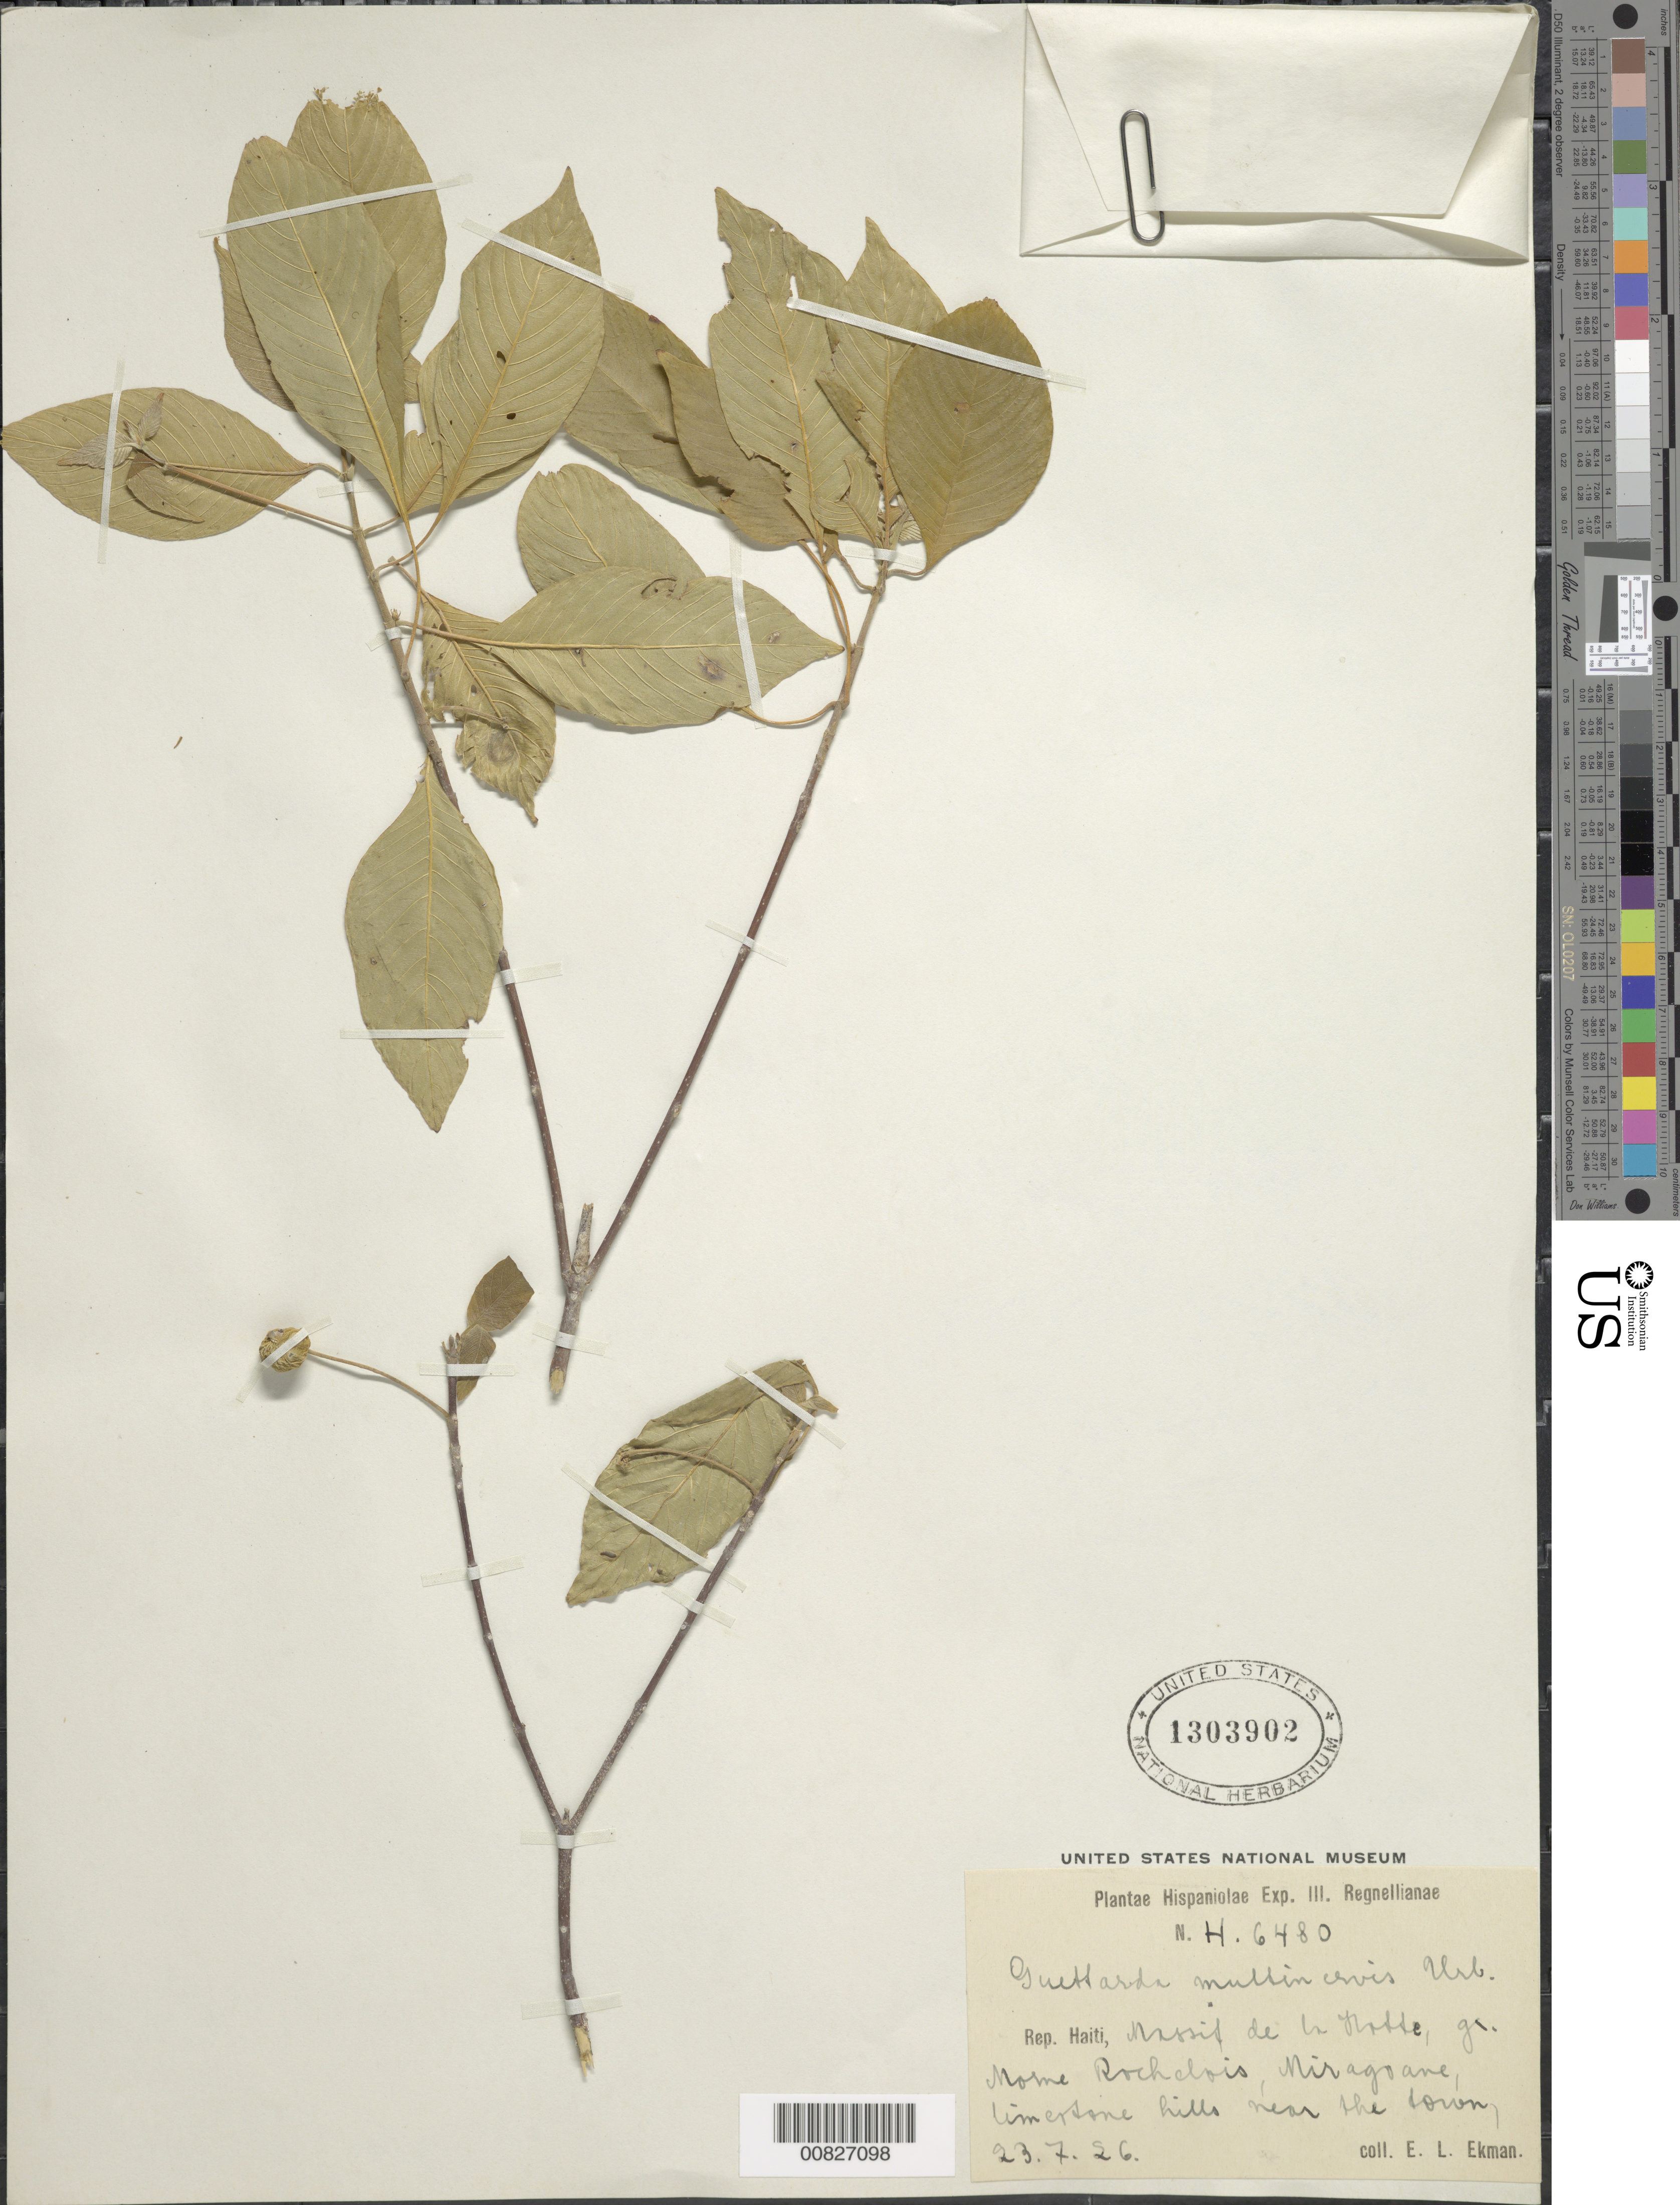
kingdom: Plantae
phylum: Tracheophyta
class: Magnoliopsida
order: Gentianales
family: Rubiaceae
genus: Guettarda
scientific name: Guettarda multinervis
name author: Urb.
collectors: E. L. Ekman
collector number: H 6480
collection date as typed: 23 Jul 1926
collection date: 1926-07-23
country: Haiti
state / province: Grand'Anse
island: Hispaniola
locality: Massif de la Hotte, Gros Morne Rochelois, Miragoane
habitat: Limestone hills near town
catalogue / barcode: US 1303902